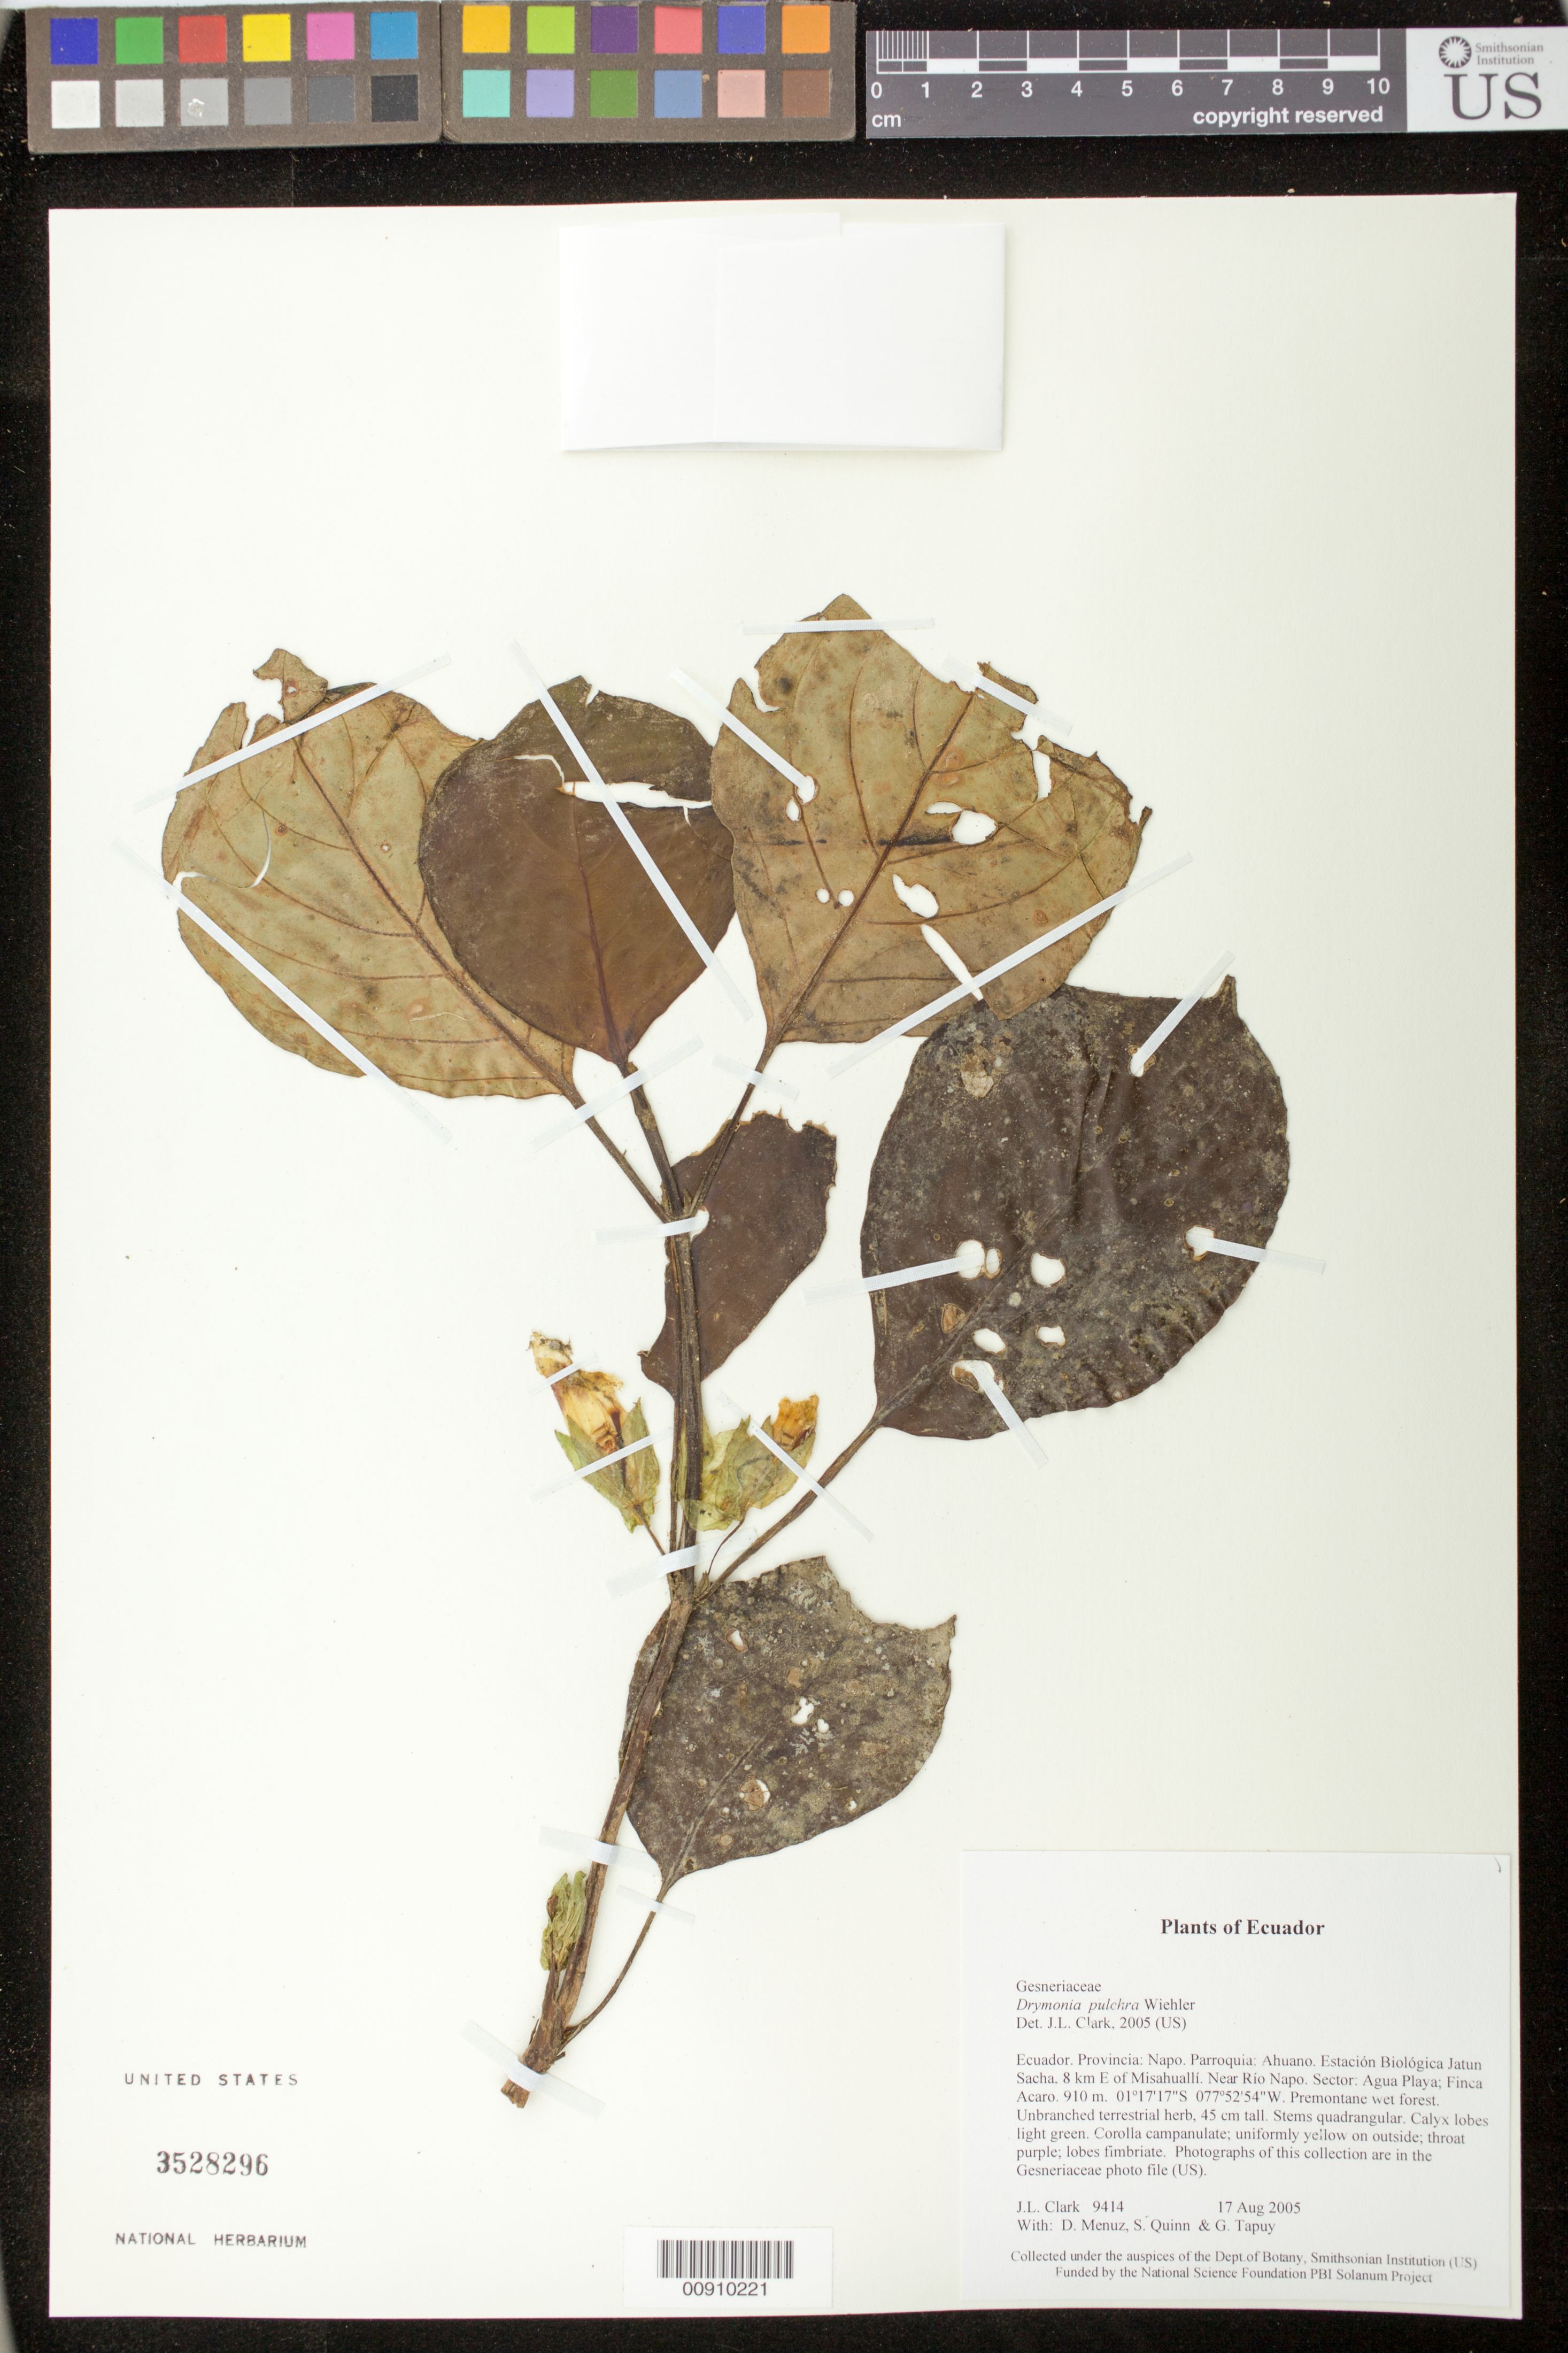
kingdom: Plantae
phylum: Tracheophyta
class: Magnoliopsida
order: Lamiales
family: Gesneriaceae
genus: Drymonia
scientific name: Drymonia pulchra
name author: Wiehler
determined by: Clark, J. L., (SEL), The Marie Selby Botanical Garden (UNITED STATES)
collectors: J. L. Clark, D. Menuz, S. Quinn & G. Tapuy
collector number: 9414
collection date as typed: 17 Aug 2005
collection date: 2005-08-17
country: Ecuador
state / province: Napo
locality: Parroquia: Ahuano. Estación Biológica Jatun Sacha, 8 km E of Misahuallí. Near Río Napo. Sector: Agua Playa; Finca Acaro.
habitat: Premontane wet forest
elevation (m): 910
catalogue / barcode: US 3528296